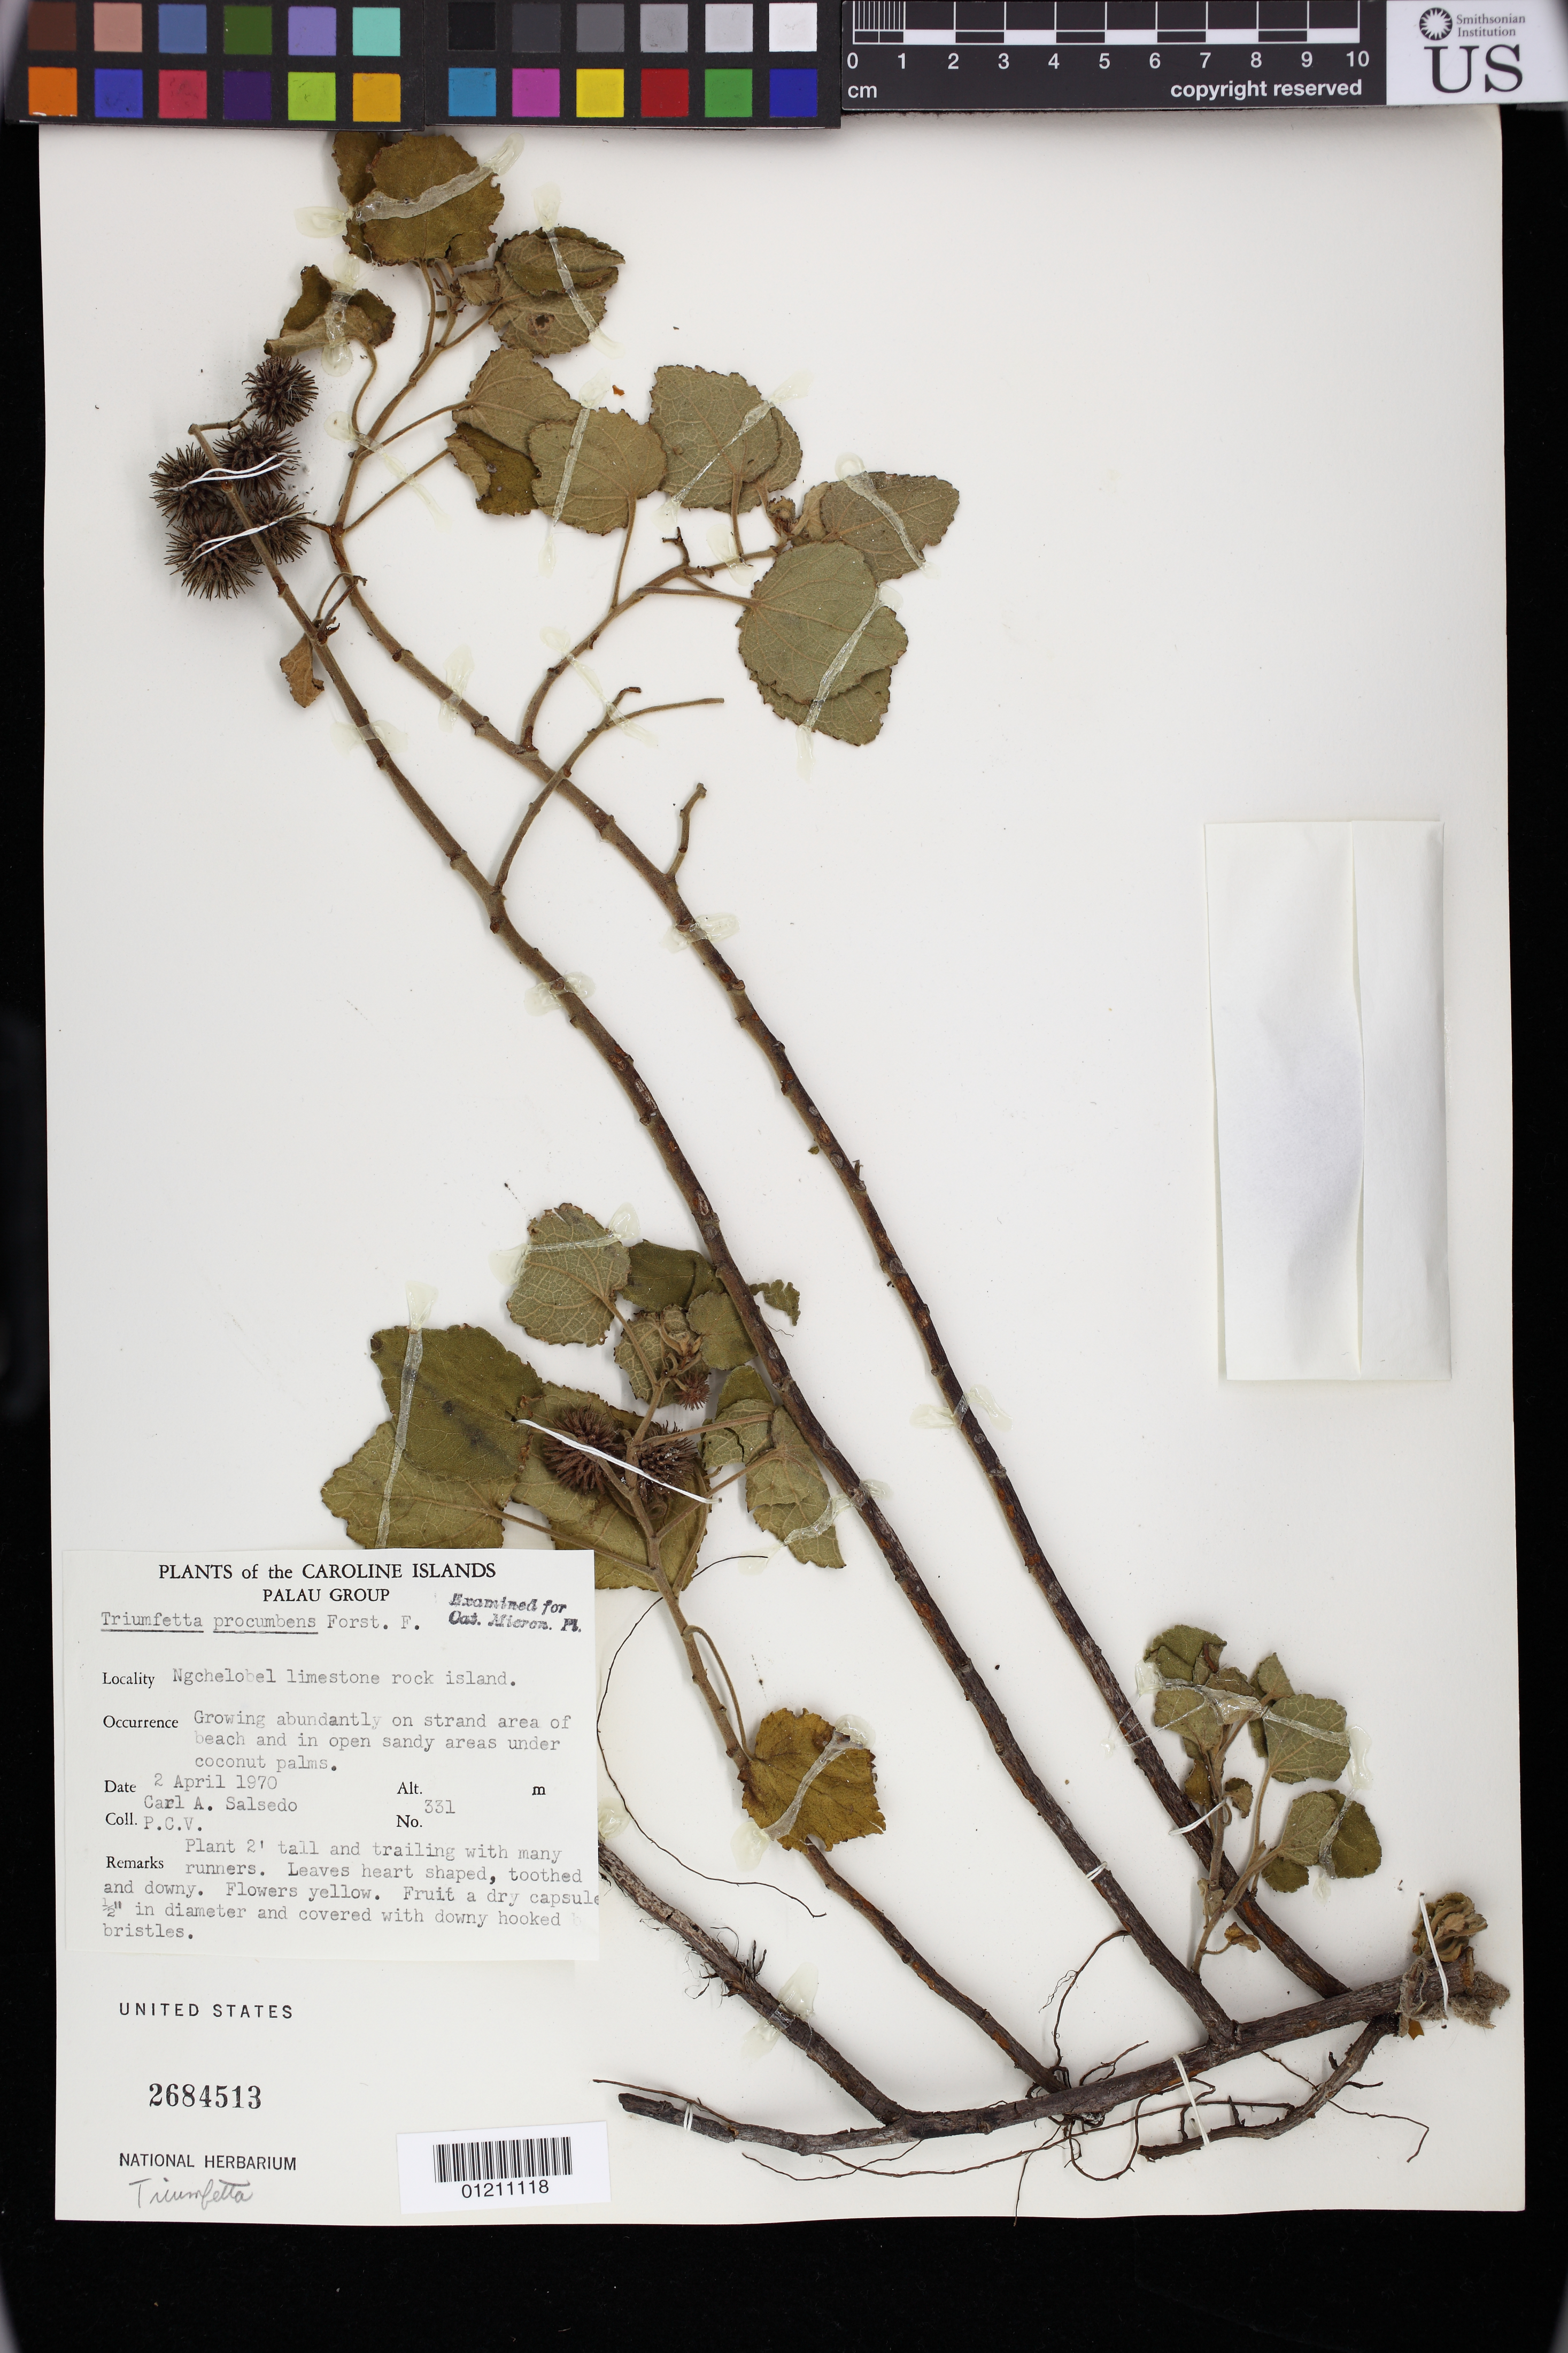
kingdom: Plantae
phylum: Tracheophyta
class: Magnoliopsida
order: Malvales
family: Malvaceae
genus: Triumfetta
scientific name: Triumfetta procumbens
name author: G. Forst.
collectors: C.A. Salsedo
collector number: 331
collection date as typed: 04 Feb 1970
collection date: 1970-02-04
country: Palau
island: Ngchelobel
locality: Caroline Islands: Palau Group. Ngchelobel limestone rock island.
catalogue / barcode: US 2684513